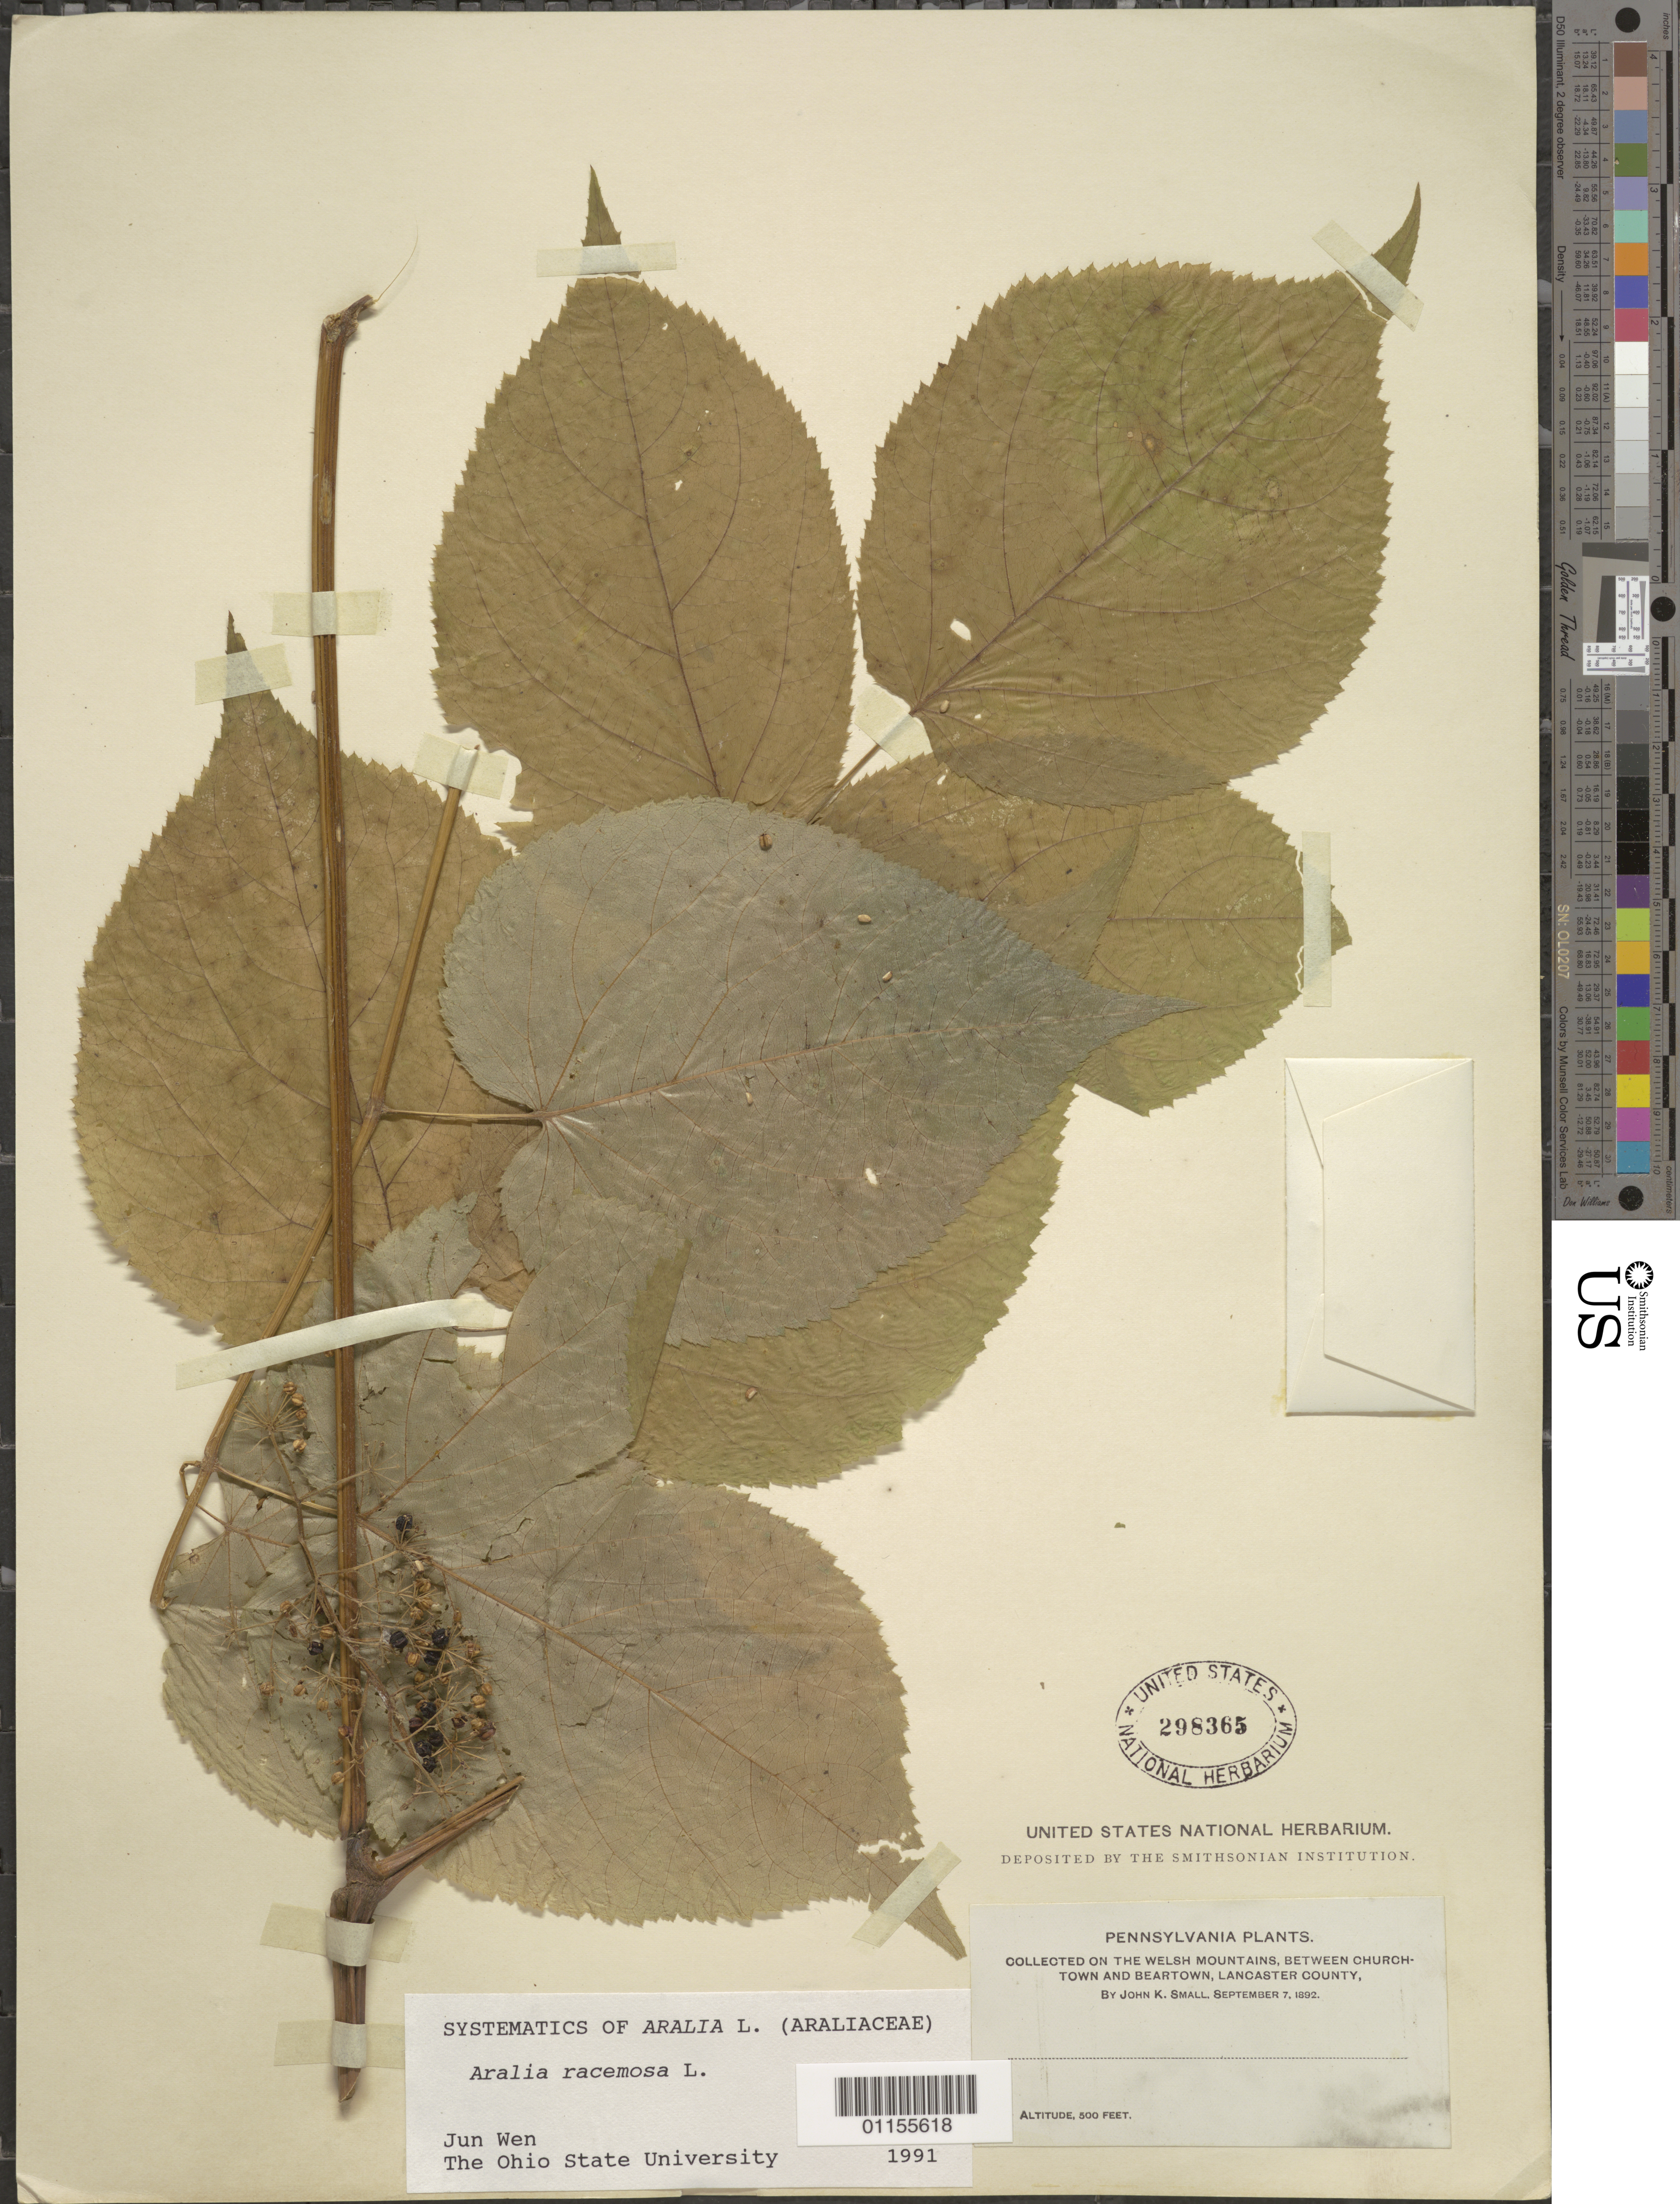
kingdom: Plantae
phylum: Tracheophyta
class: Magnoliopsida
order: Apiales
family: Araliaceae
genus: Aralia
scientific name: Aralia racemosa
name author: L.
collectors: J. K. Small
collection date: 1892-09-07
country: United States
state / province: Pennsylvania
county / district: Lancaster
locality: Welsh Mts. Between Churchtown and Beartown.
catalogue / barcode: US 298365